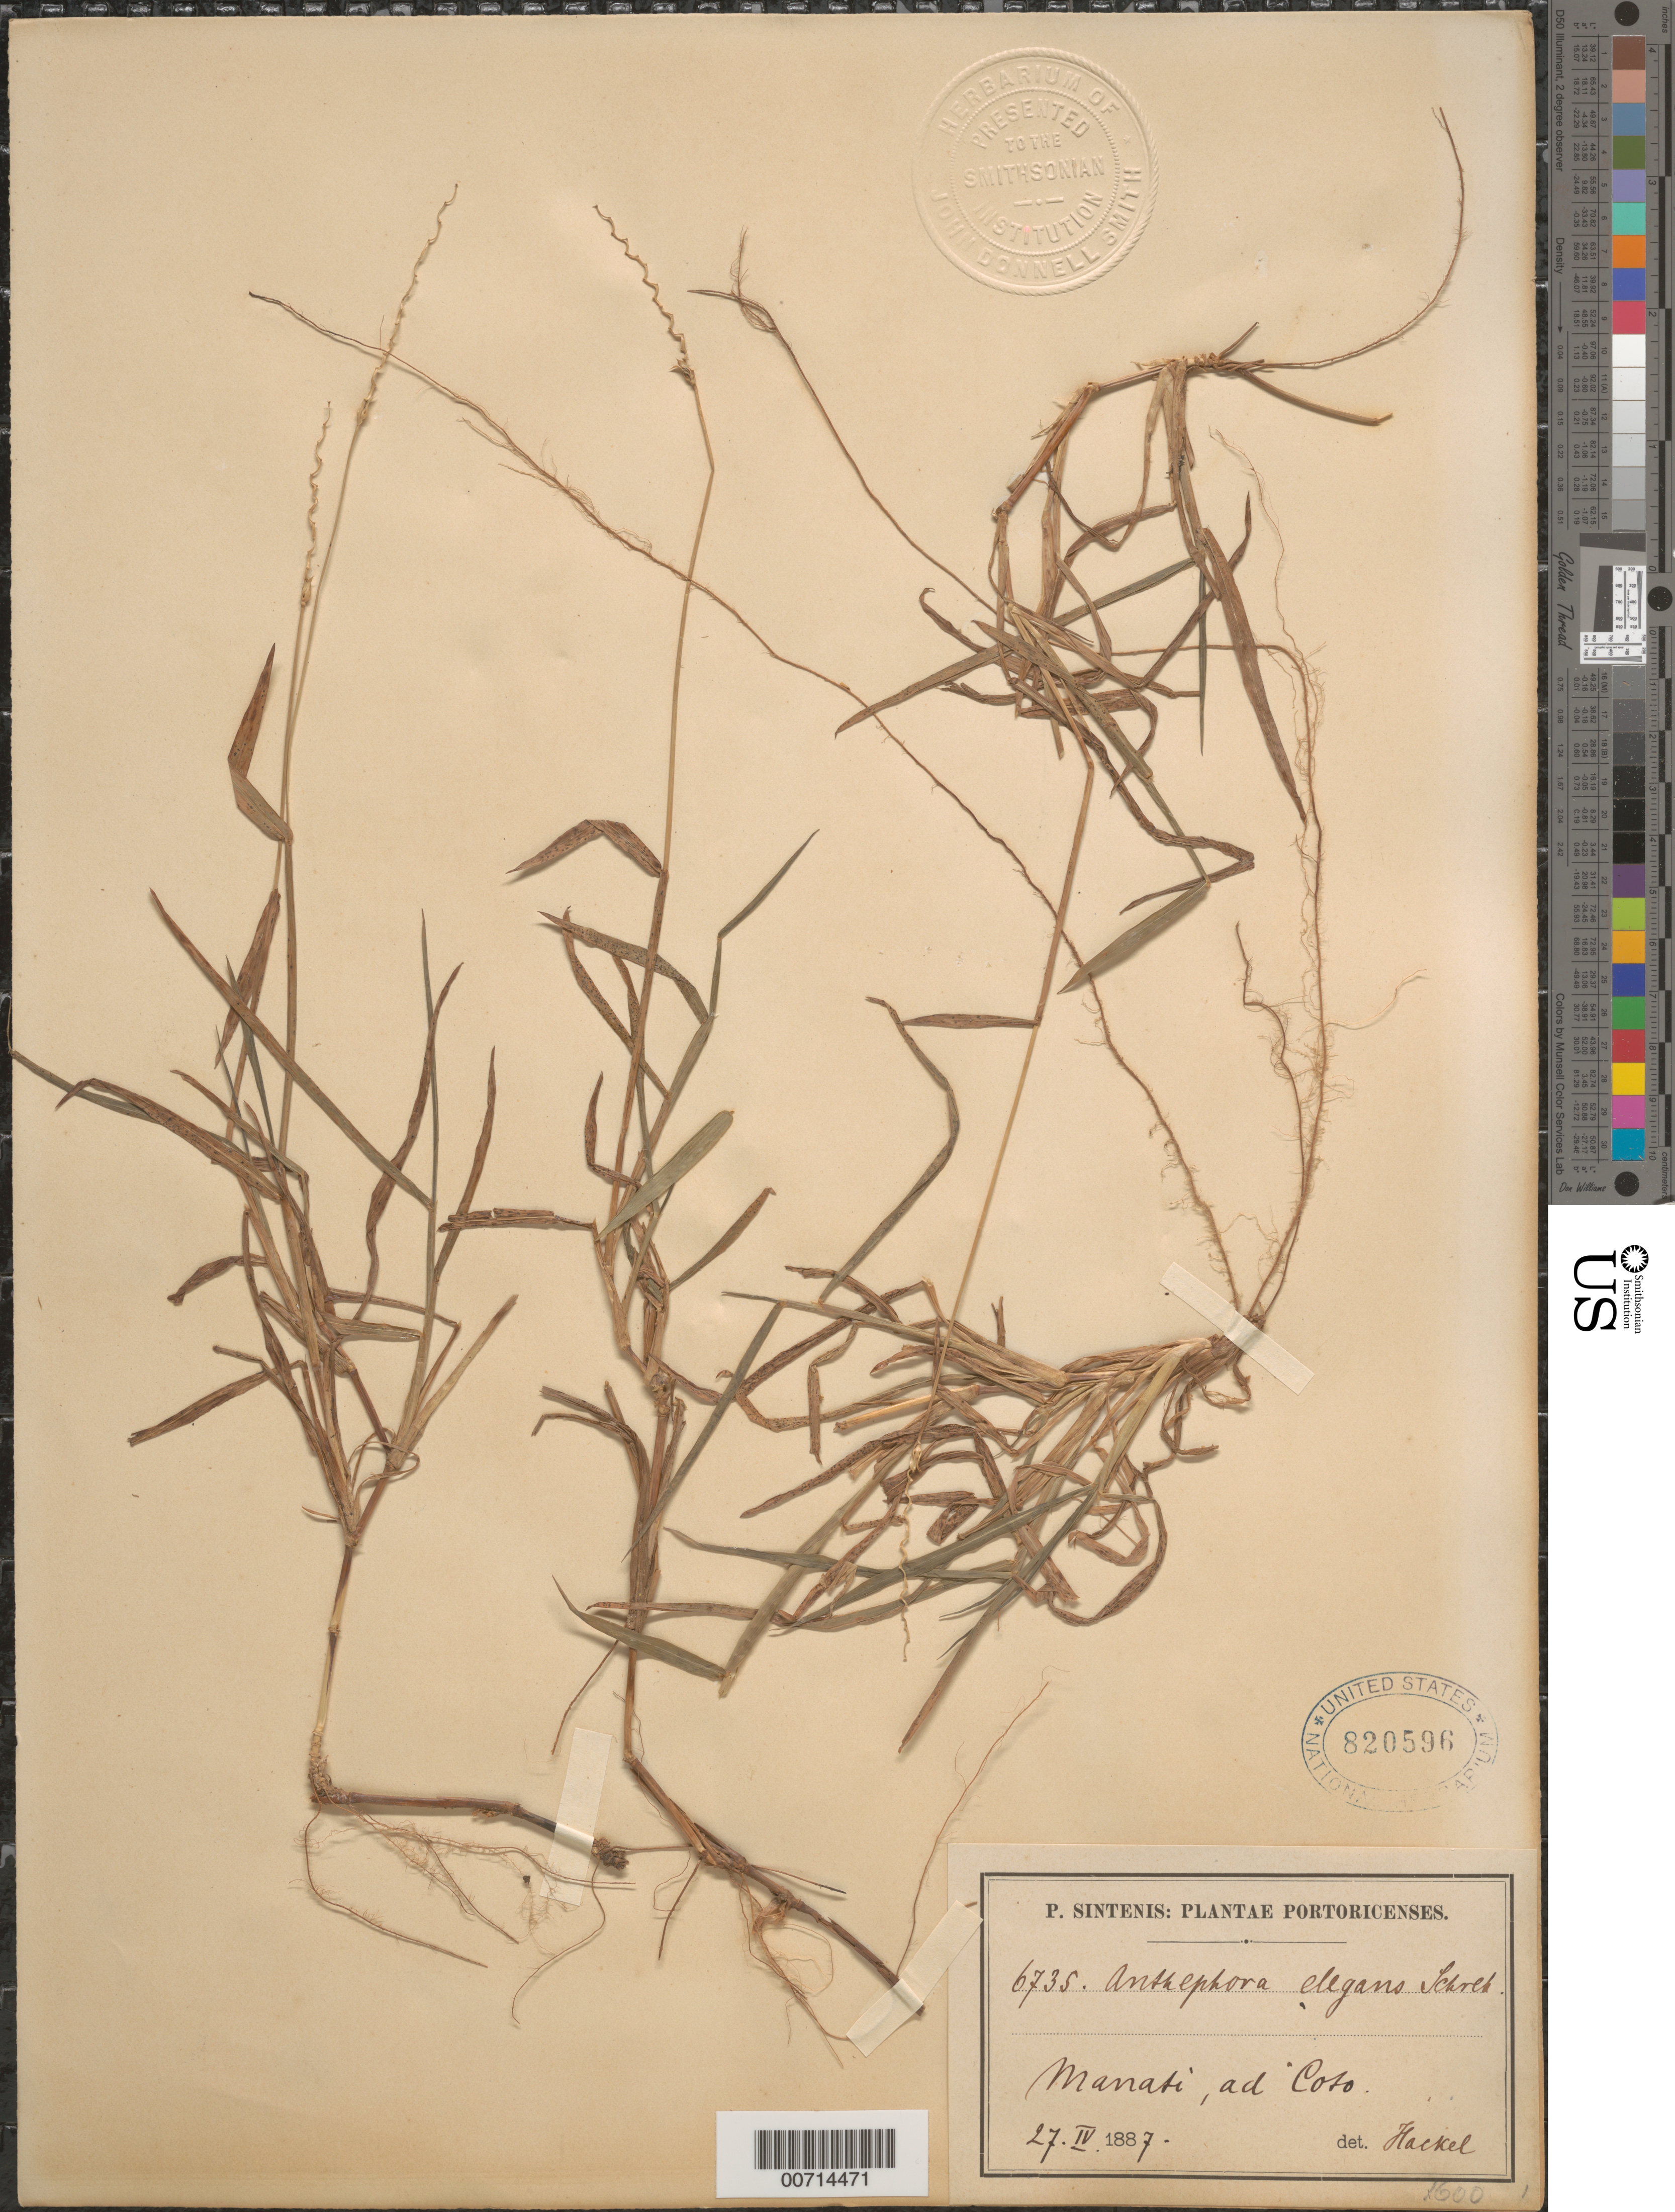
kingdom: Plantae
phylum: Tracheophyta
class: Liliopsida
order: Poales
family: Poaceae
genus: Anthephora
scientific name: Anthephora hermaphrodita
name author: (L.) Kuntze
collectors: P. Sintenis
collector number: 6735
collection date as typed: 27 Apr 1887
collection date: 1887-04-27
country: Puerto Rico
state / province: Manatí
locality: Manati, ad Coto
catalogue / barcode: US 820596